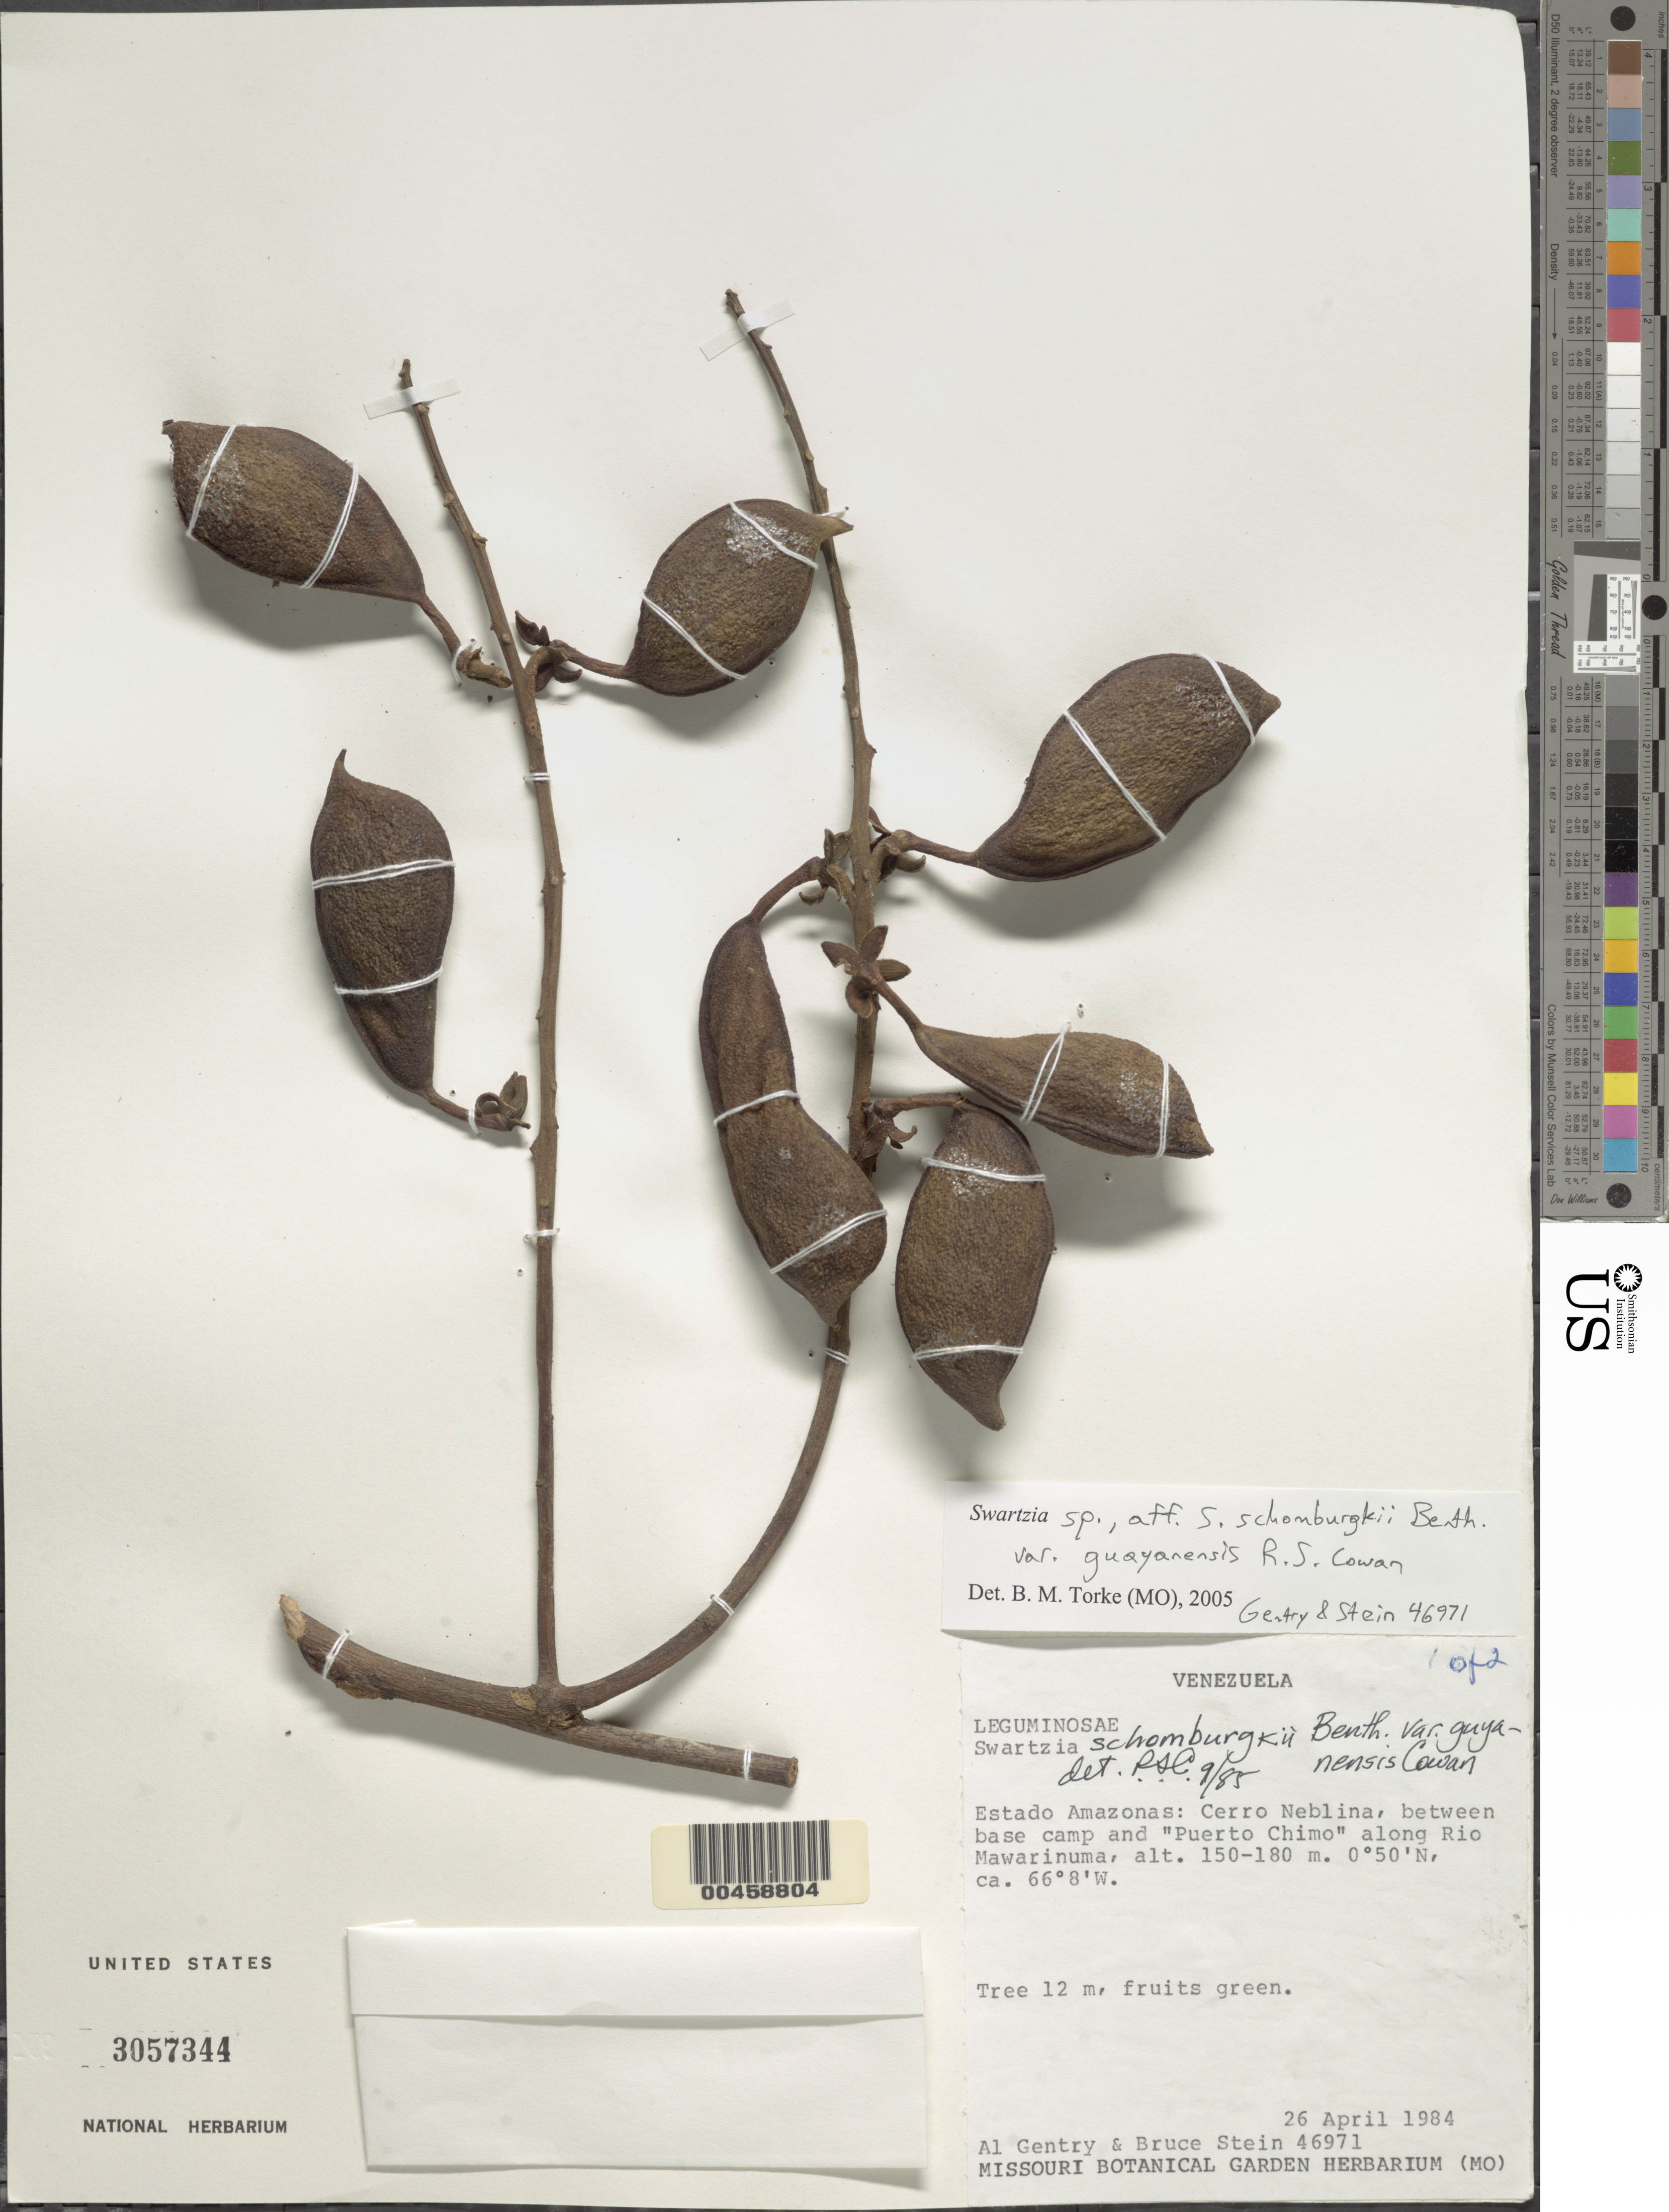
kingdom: Plantae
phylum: Tracheophyta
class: Magnoliopsida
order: Fabales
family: Fabaceae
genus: Swartzia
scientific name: Swartzia schomburgkii var. guayanensis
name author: R.S. Cowan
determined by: Cowan, R. S.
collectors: A. H. Gentry & B. A. Stein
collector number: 46971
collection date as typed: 26 Apr 1984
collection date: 1984-04-26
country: Venezuela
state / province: Amazonas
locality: Cerro neblina, between base camp and "puerto chimo" along rio mawarinuma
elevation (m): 150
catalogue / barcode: US 3057344